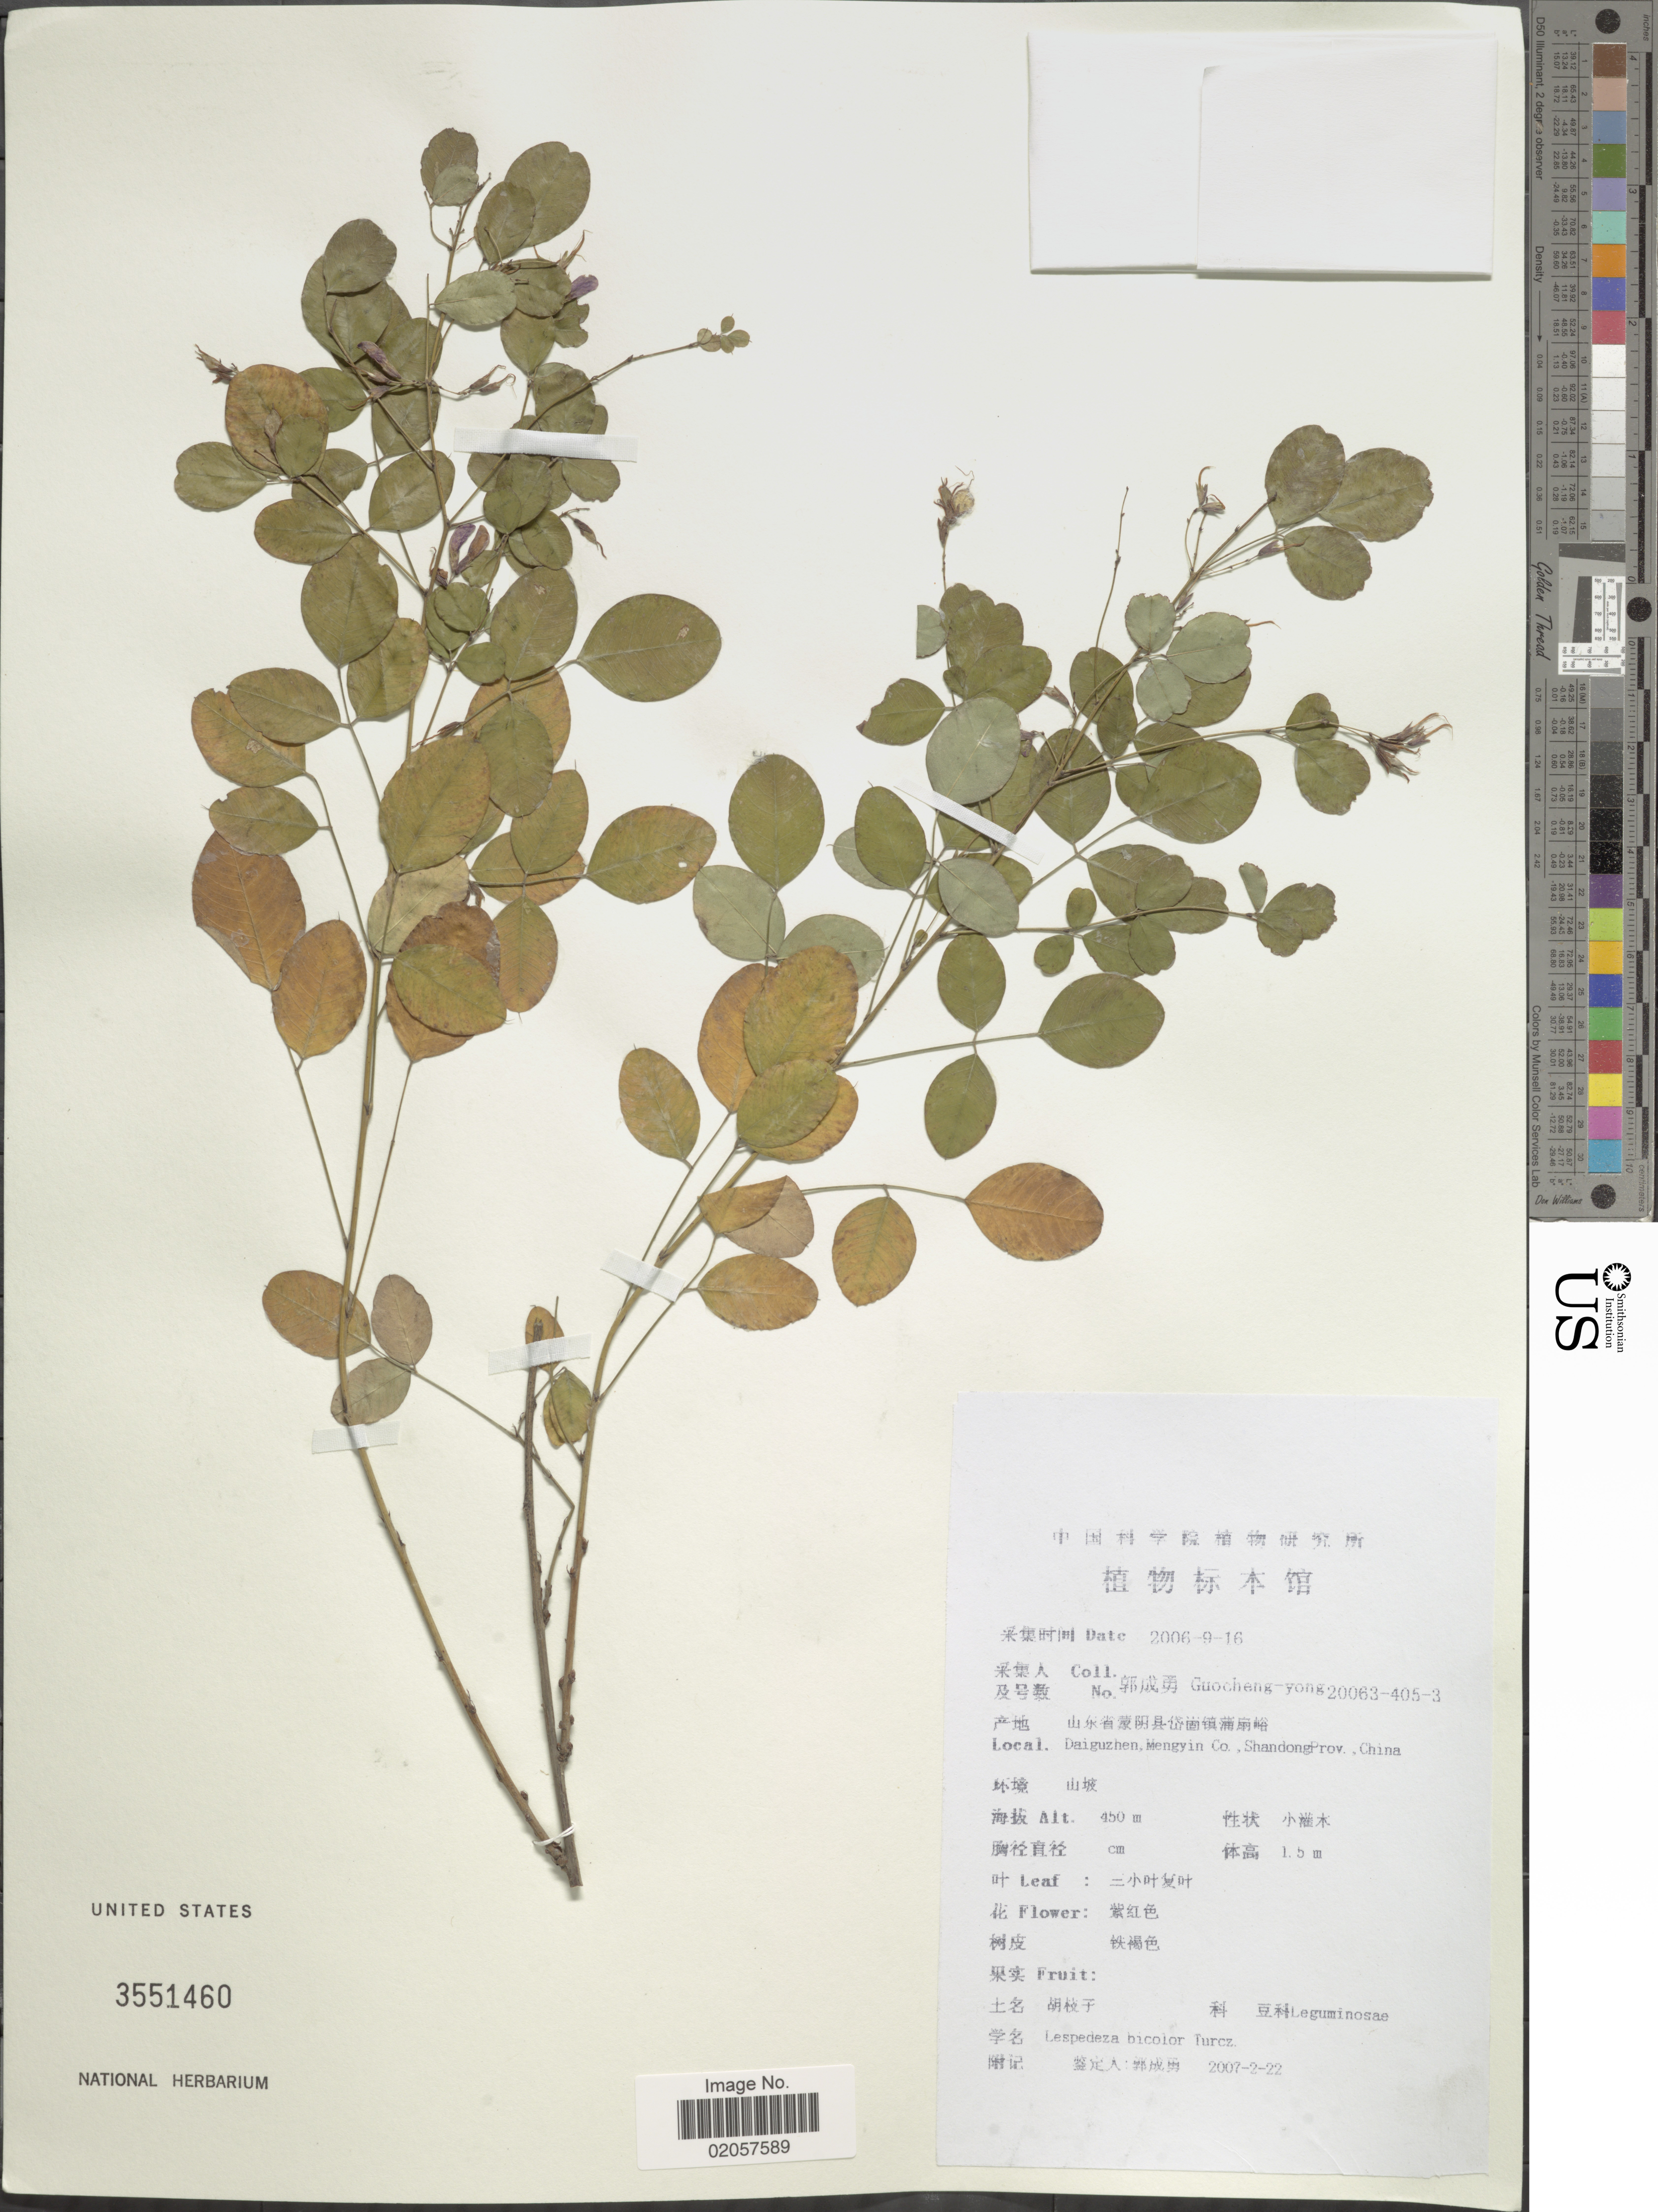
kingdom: Plantae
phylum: Tracheophyta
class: Magnoliopsida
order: Fabales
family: Fabaceae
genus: Lespedeza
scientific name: Lespedeza bicolor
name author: Turcz.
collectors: Guo cheng-yong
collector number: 200634053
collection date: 2006-09-16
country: China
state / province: Shandong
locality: Daiguzhen, Mengyin co., Shandong Prov., China.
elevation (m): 450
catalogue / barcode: US 3551460